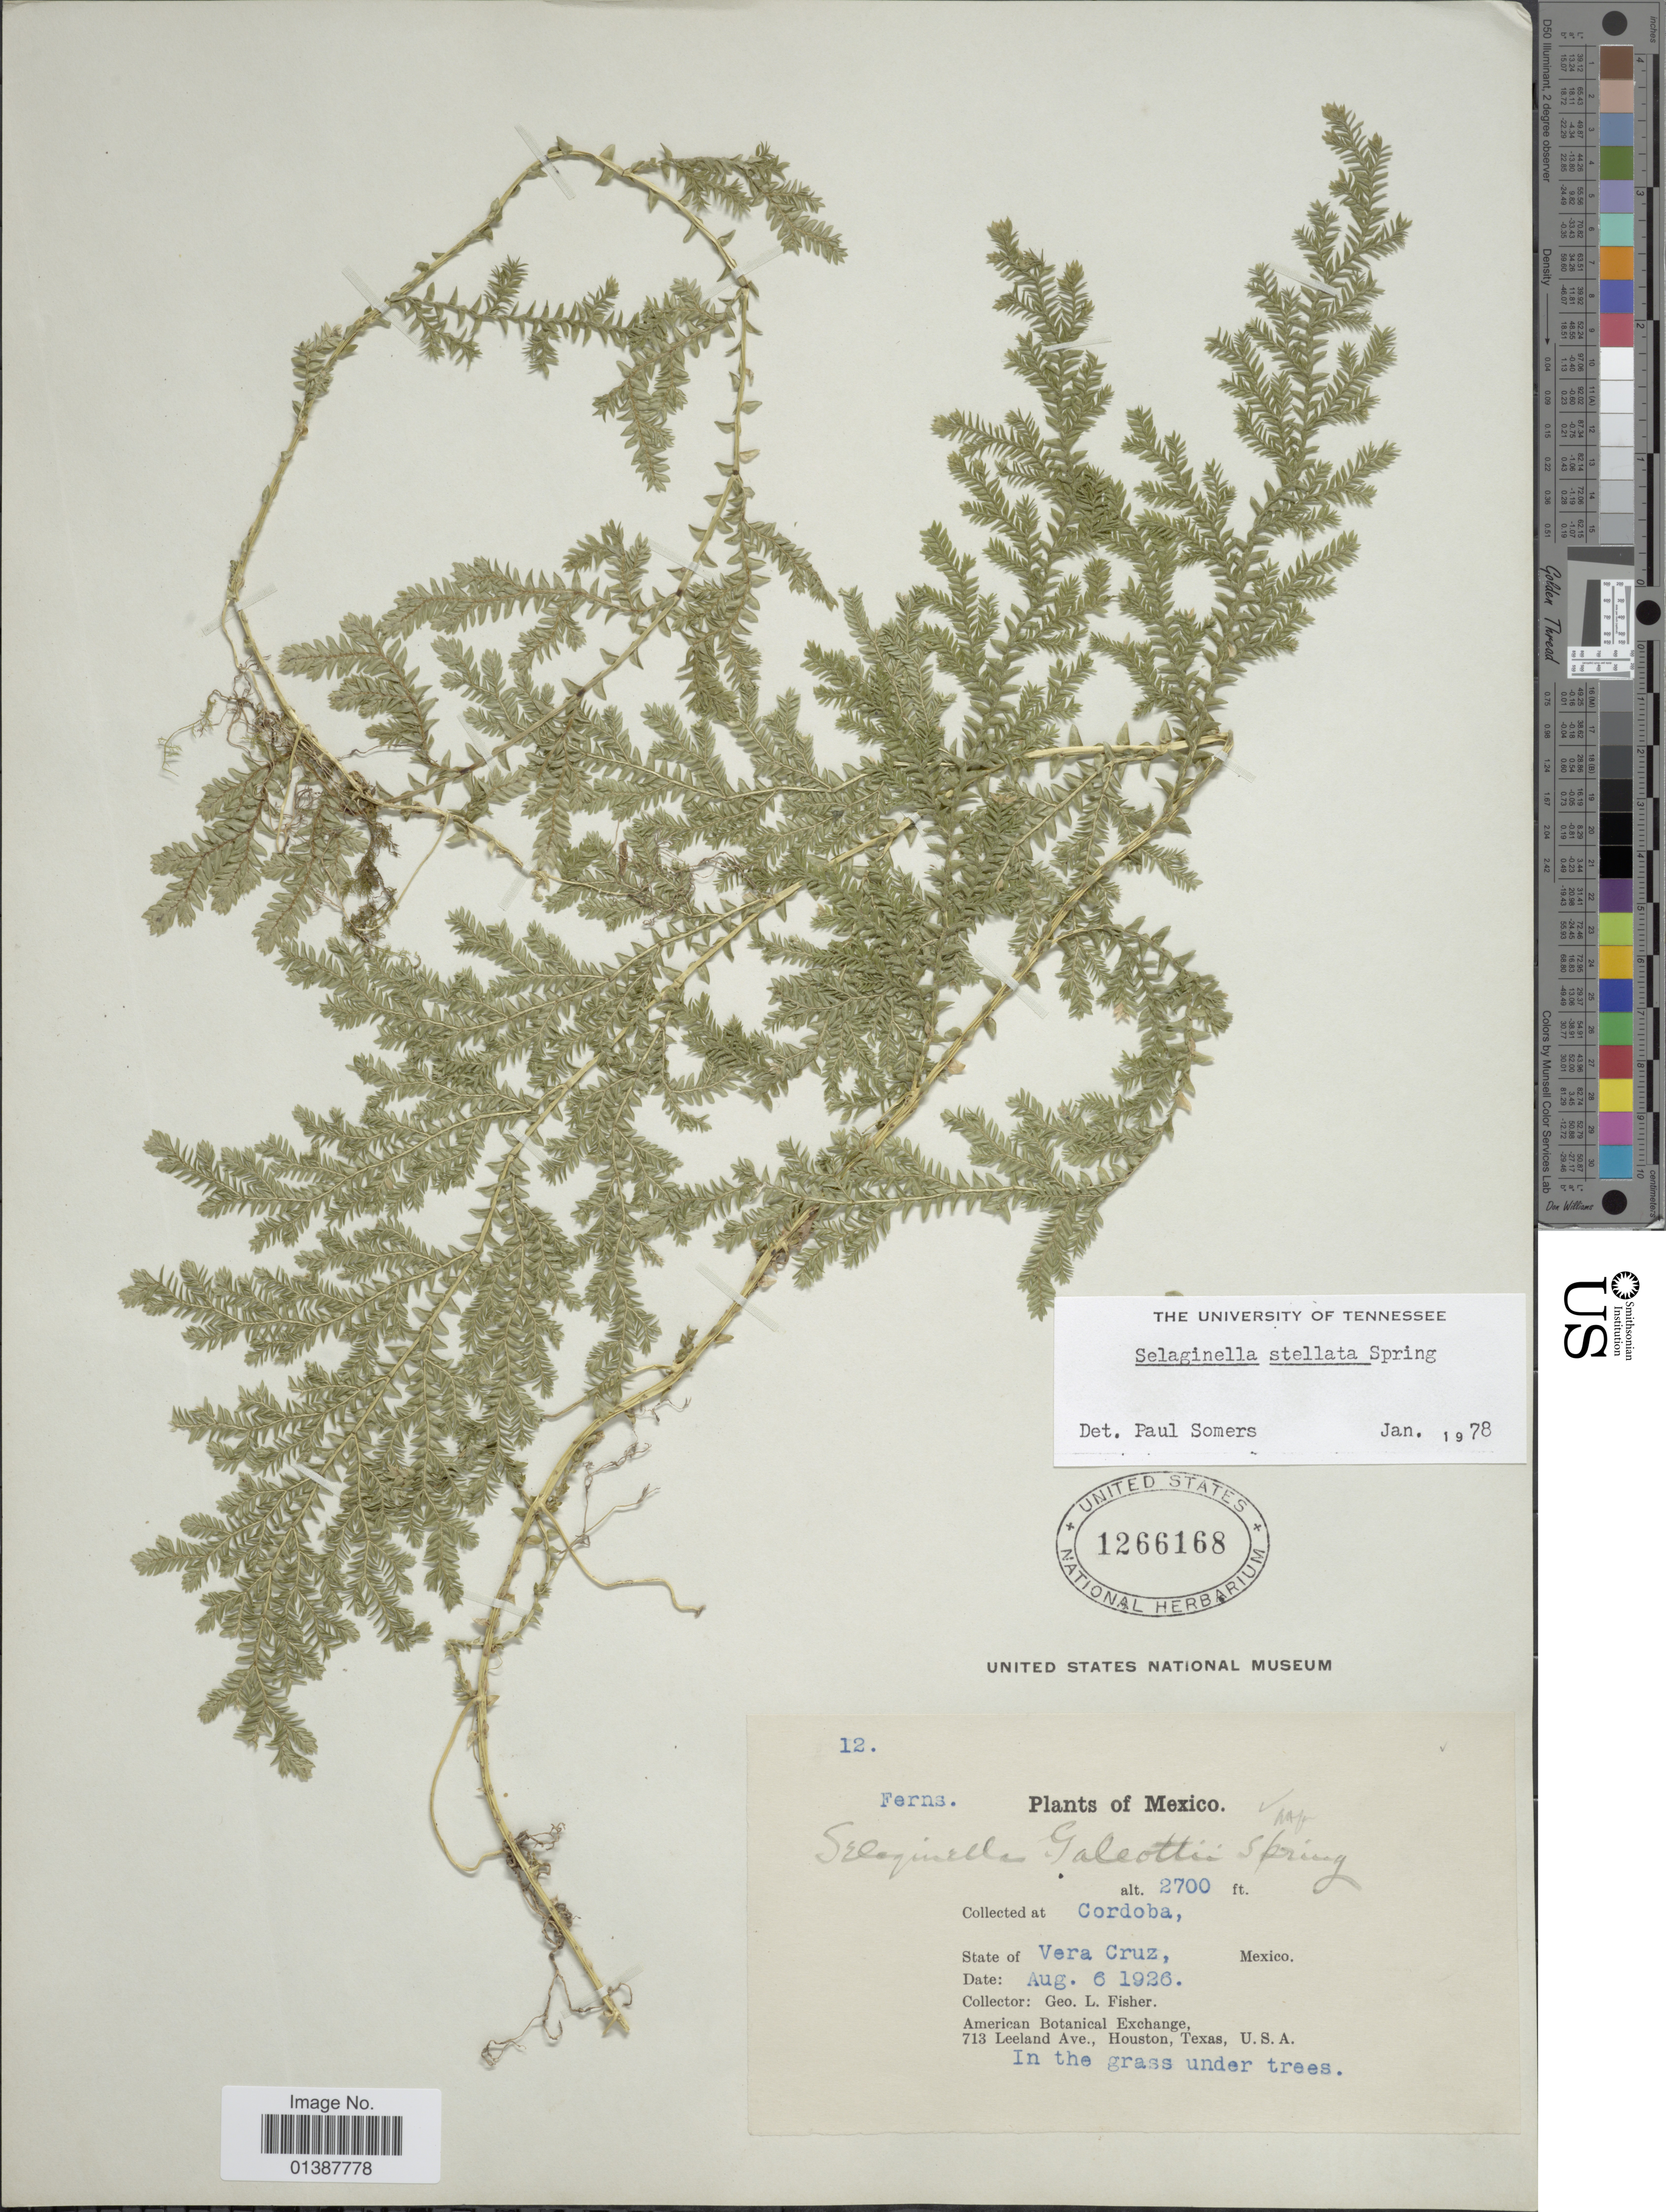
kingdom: Plantae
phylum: Tracheophyta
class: Lycopodiopsida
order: Selaginellales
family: Selaginellaceae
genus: Selaginella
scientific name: Selaginella galeottii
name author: Spring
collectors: G. L. Fisher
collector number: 12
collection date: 1926-08-06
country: Mexico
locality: Cordoba, Vera Cruz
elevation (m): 823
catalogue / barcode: US 1266168